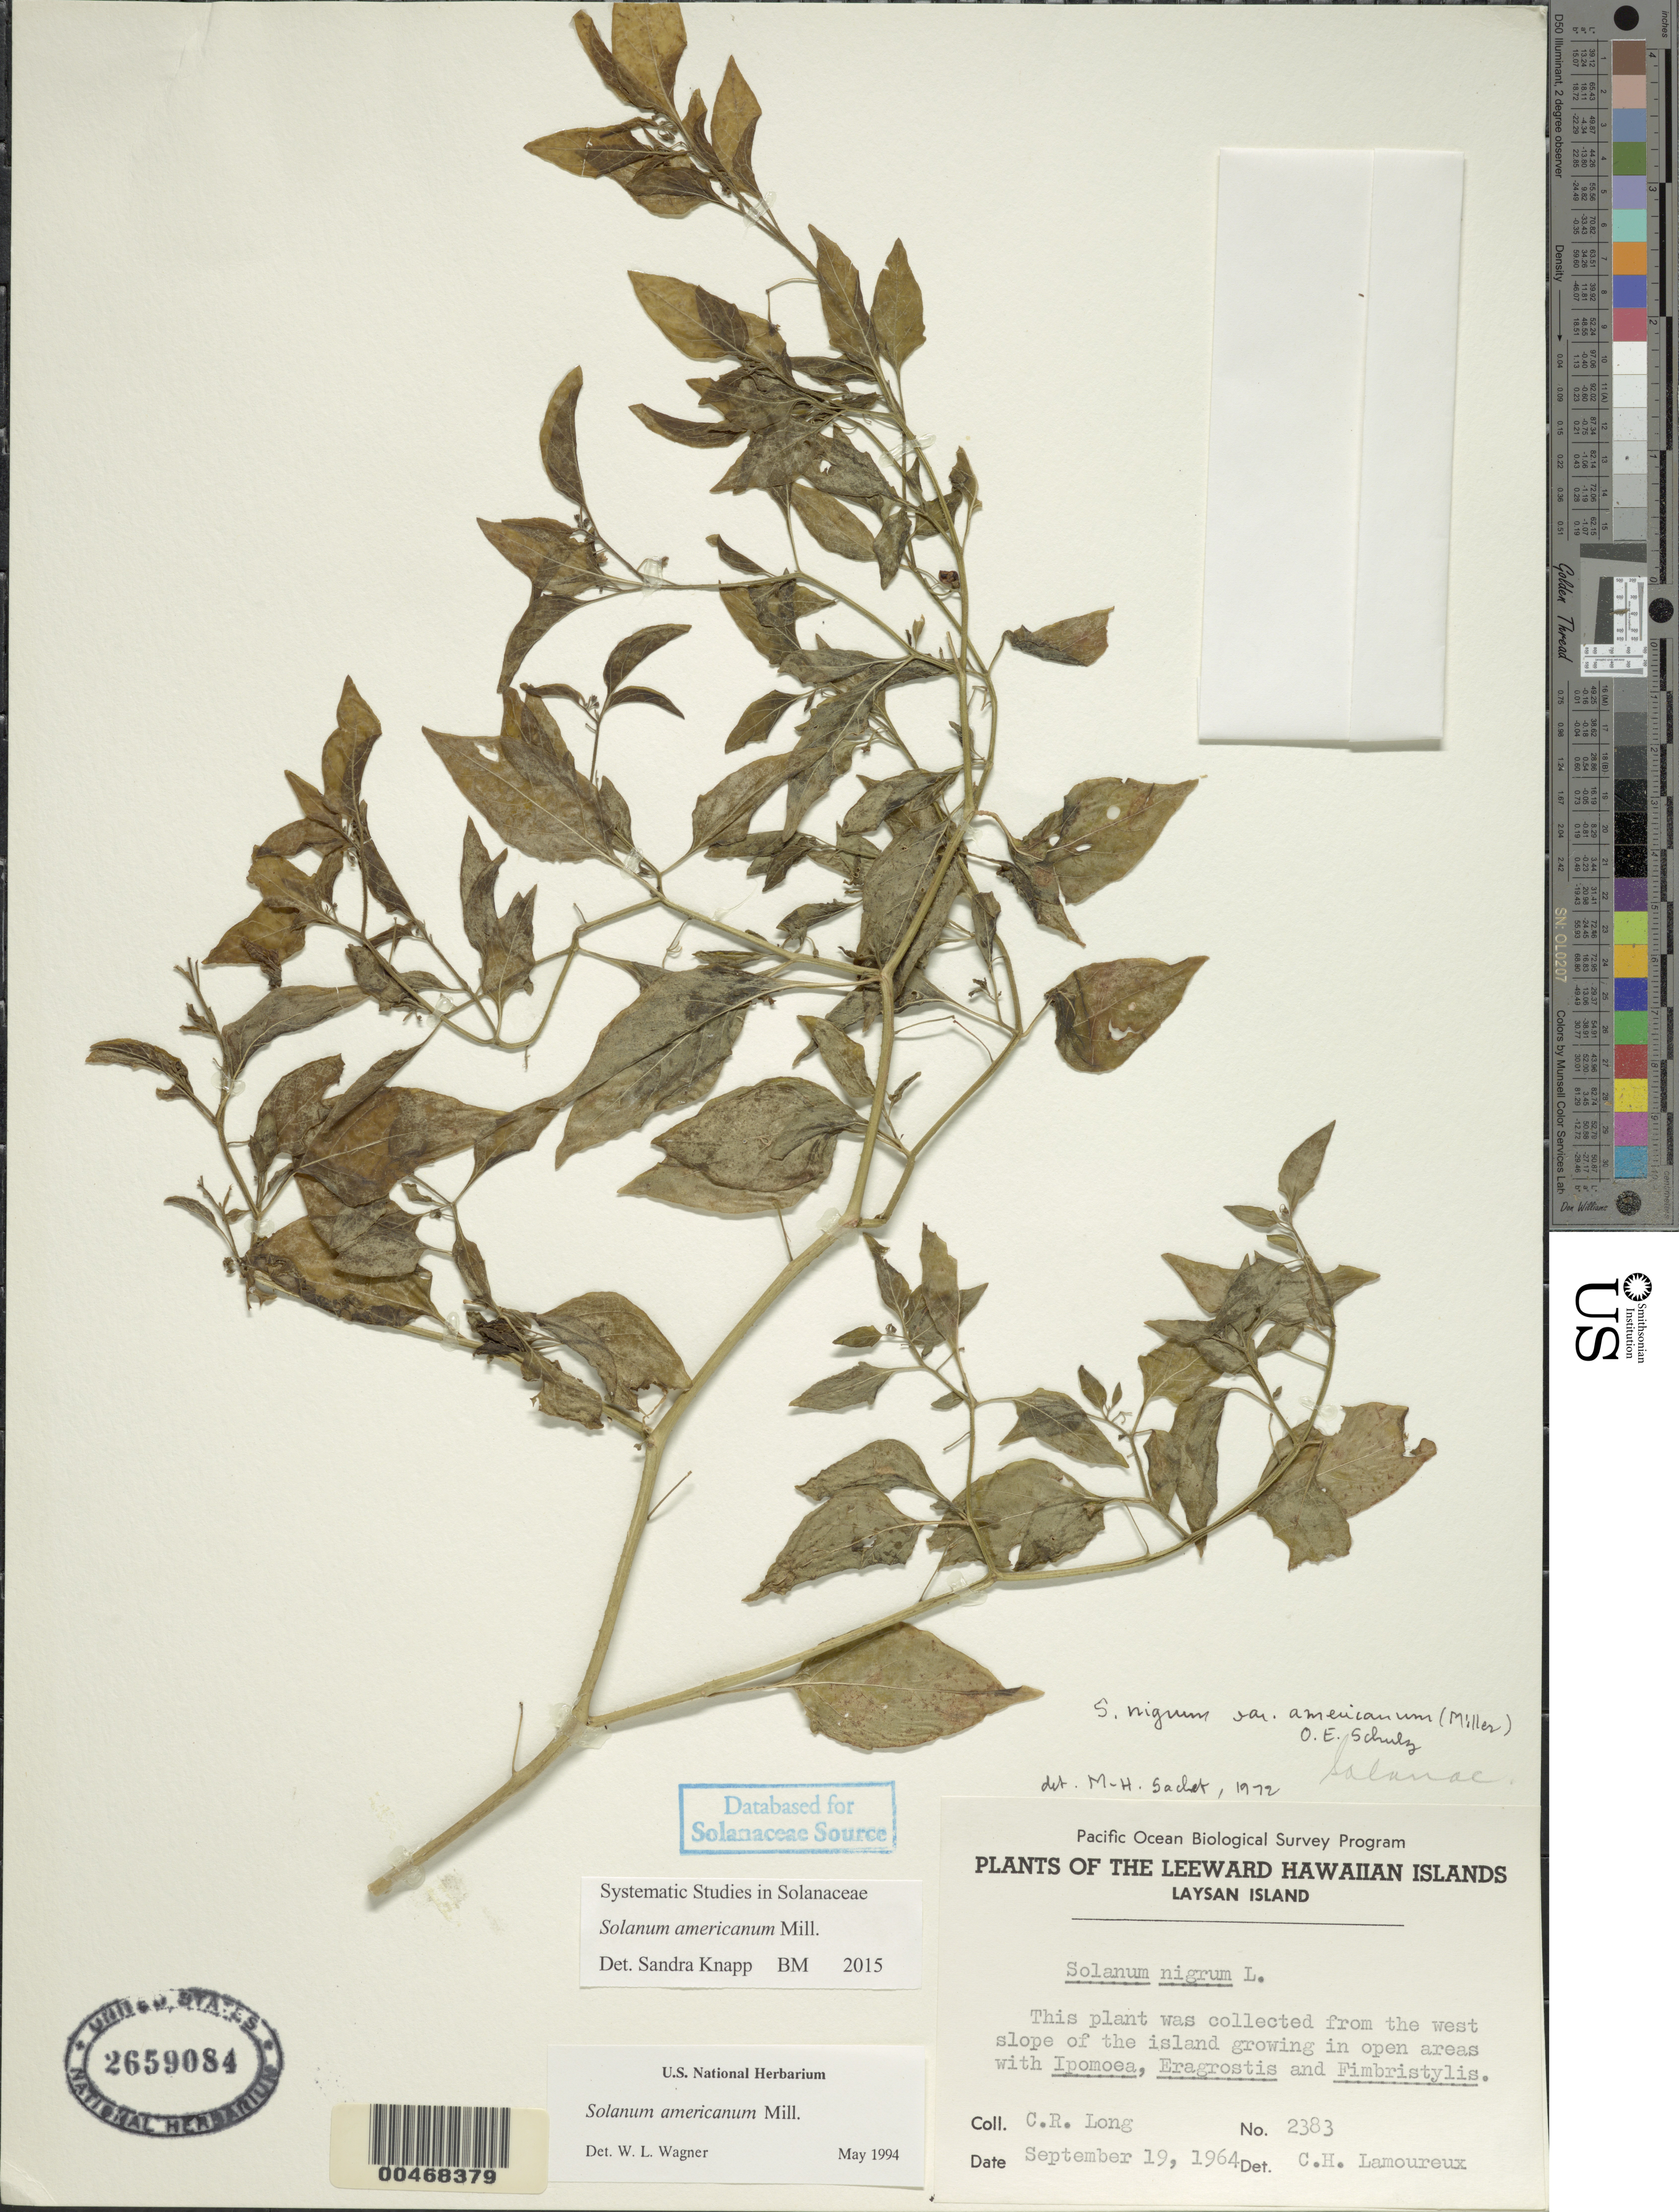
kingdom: Plantae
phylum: Tracheophyta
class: Magnoliopsida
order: Solanales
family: Solanaceae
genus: Solanum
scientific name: Solanum americanum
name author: Mill.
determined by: Wagner, W. L., (BOT), Smithsonian Institution - National Museum of Natural History (UNITED STATES)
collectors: C. Long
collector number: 2383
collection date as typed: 19 Sep 1964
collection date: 1964-09-19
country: United States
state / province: Hawaii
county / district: Honolulu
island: Laysan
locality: W slope of island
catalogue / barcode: US 2659084